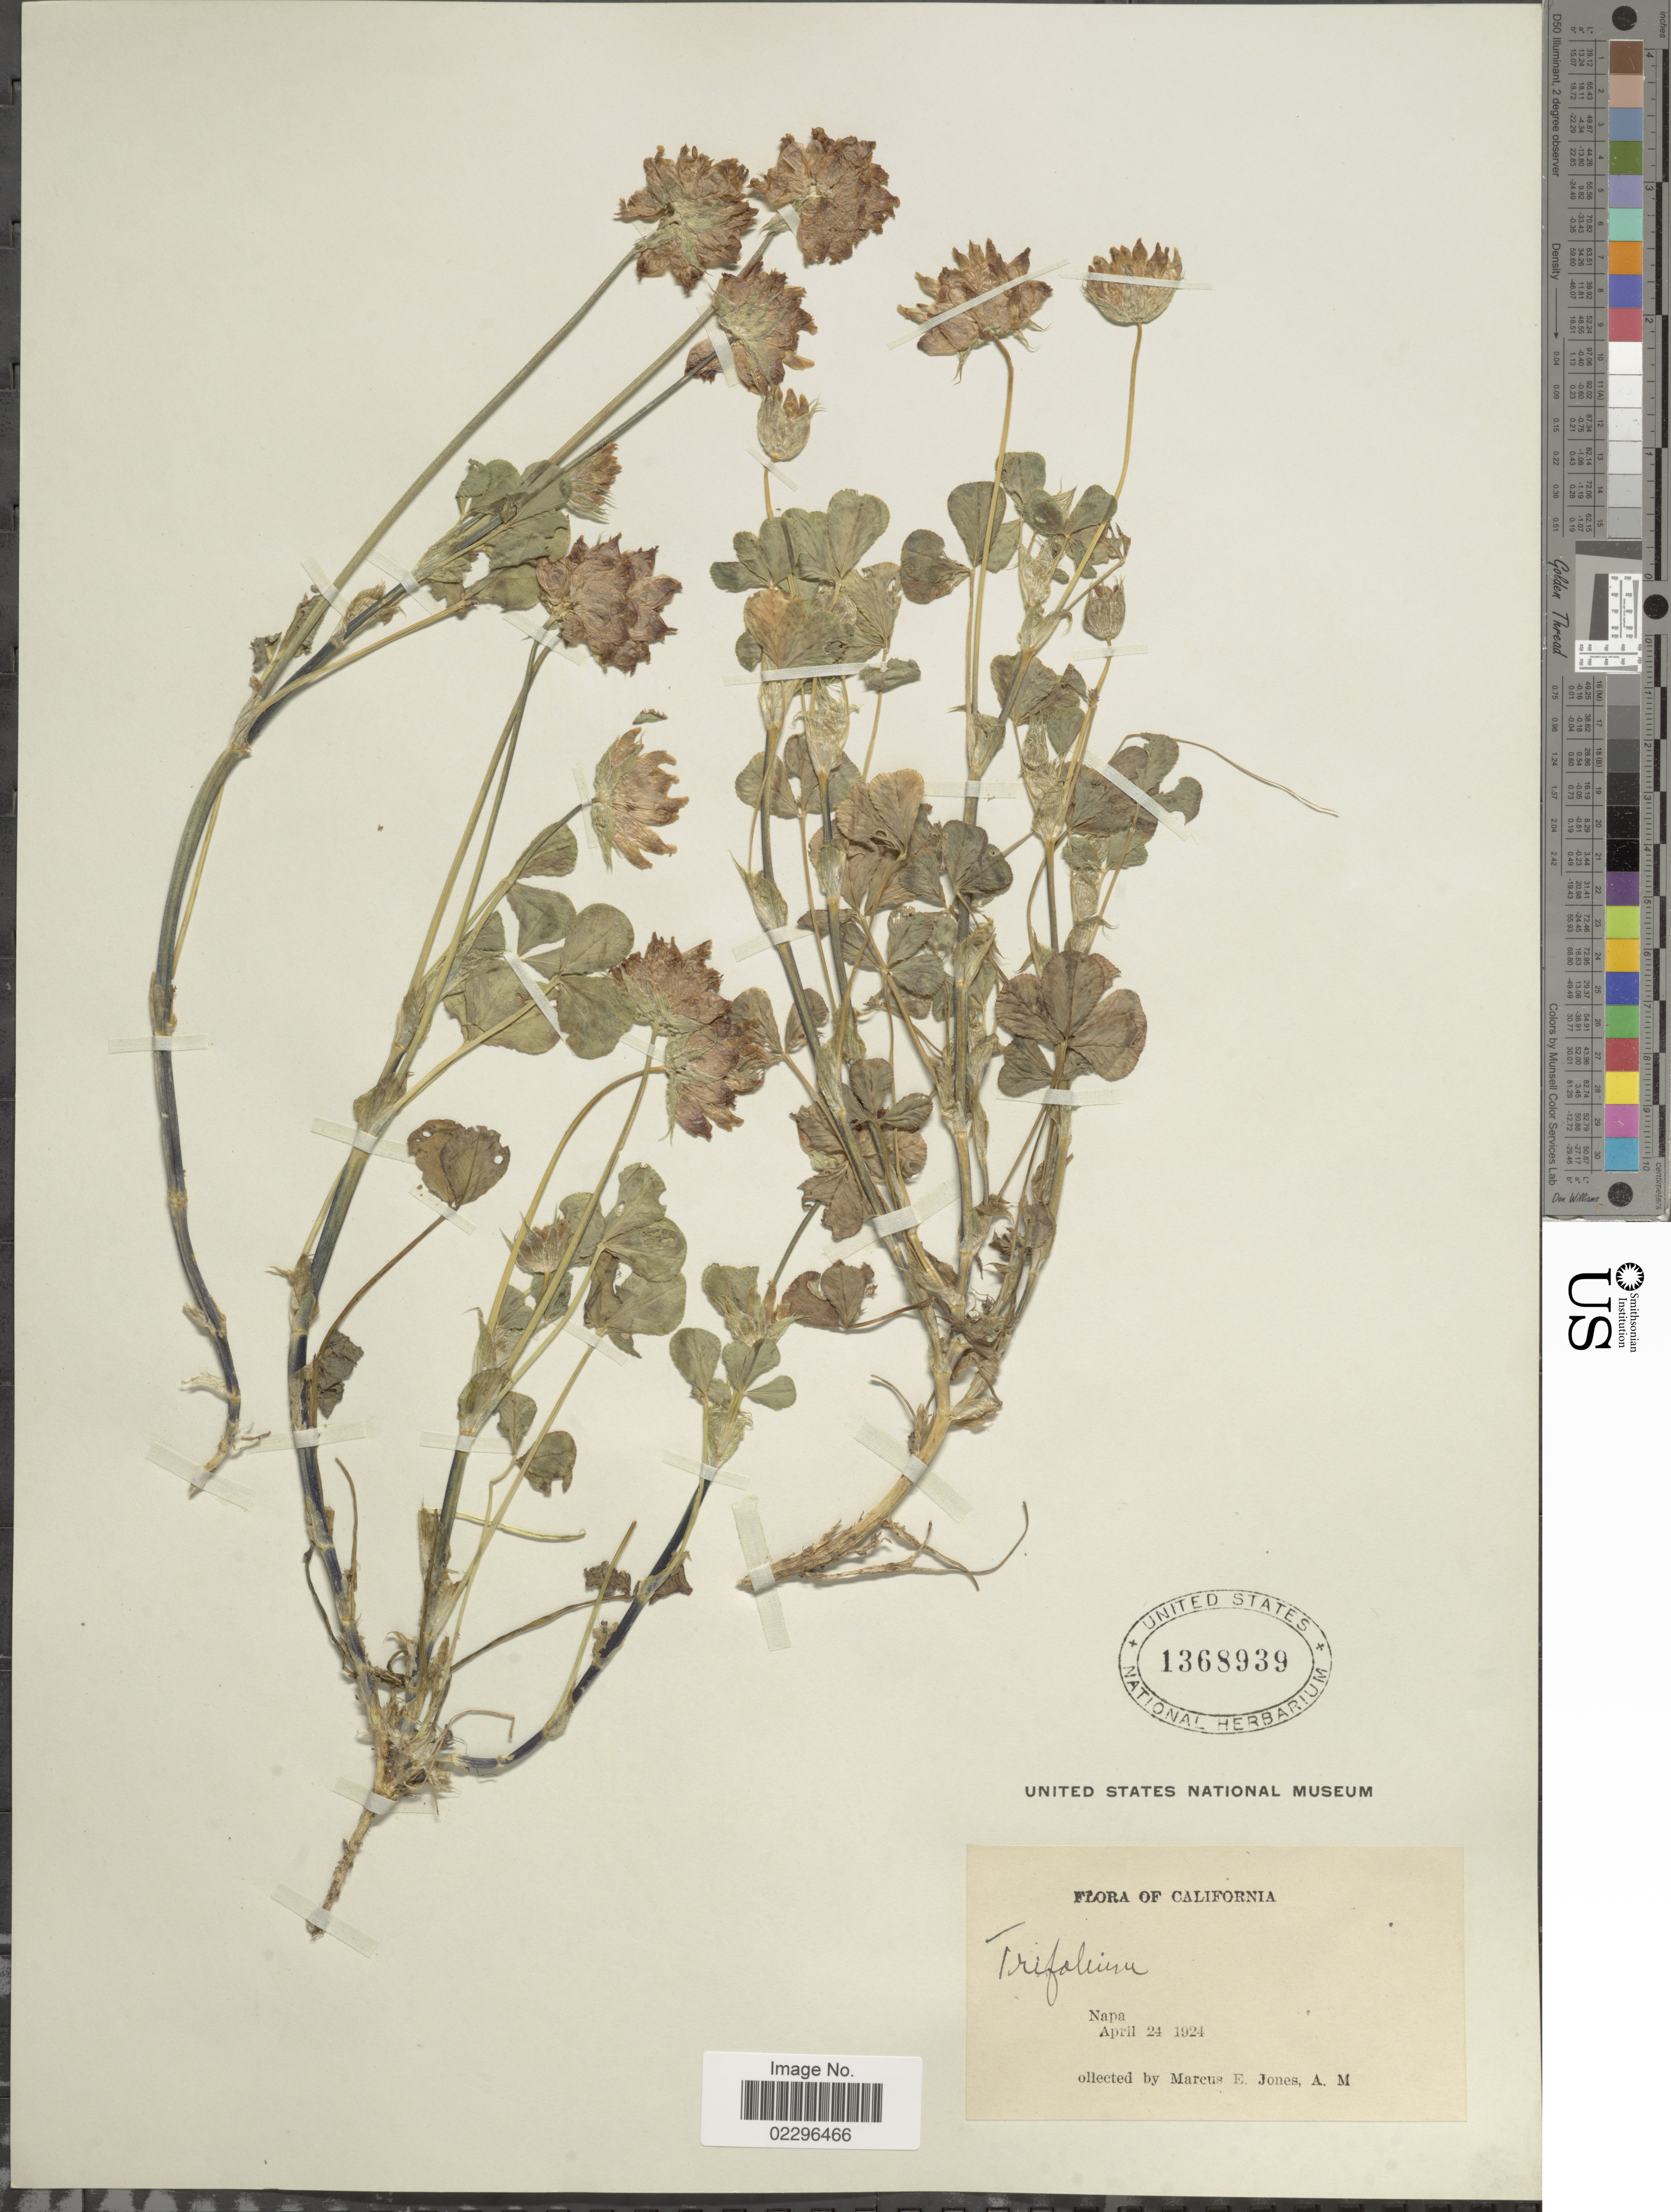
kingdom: Plantae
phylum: Tracheophyta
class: Magnoliopsida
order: Fabales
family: Fabaceae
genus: Trifolium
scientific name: Trifolium fucatum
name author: Lindl.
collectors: M. E. Jones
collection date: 1924-05-24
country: United States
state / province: California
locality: Napa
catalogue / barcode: US 1368939